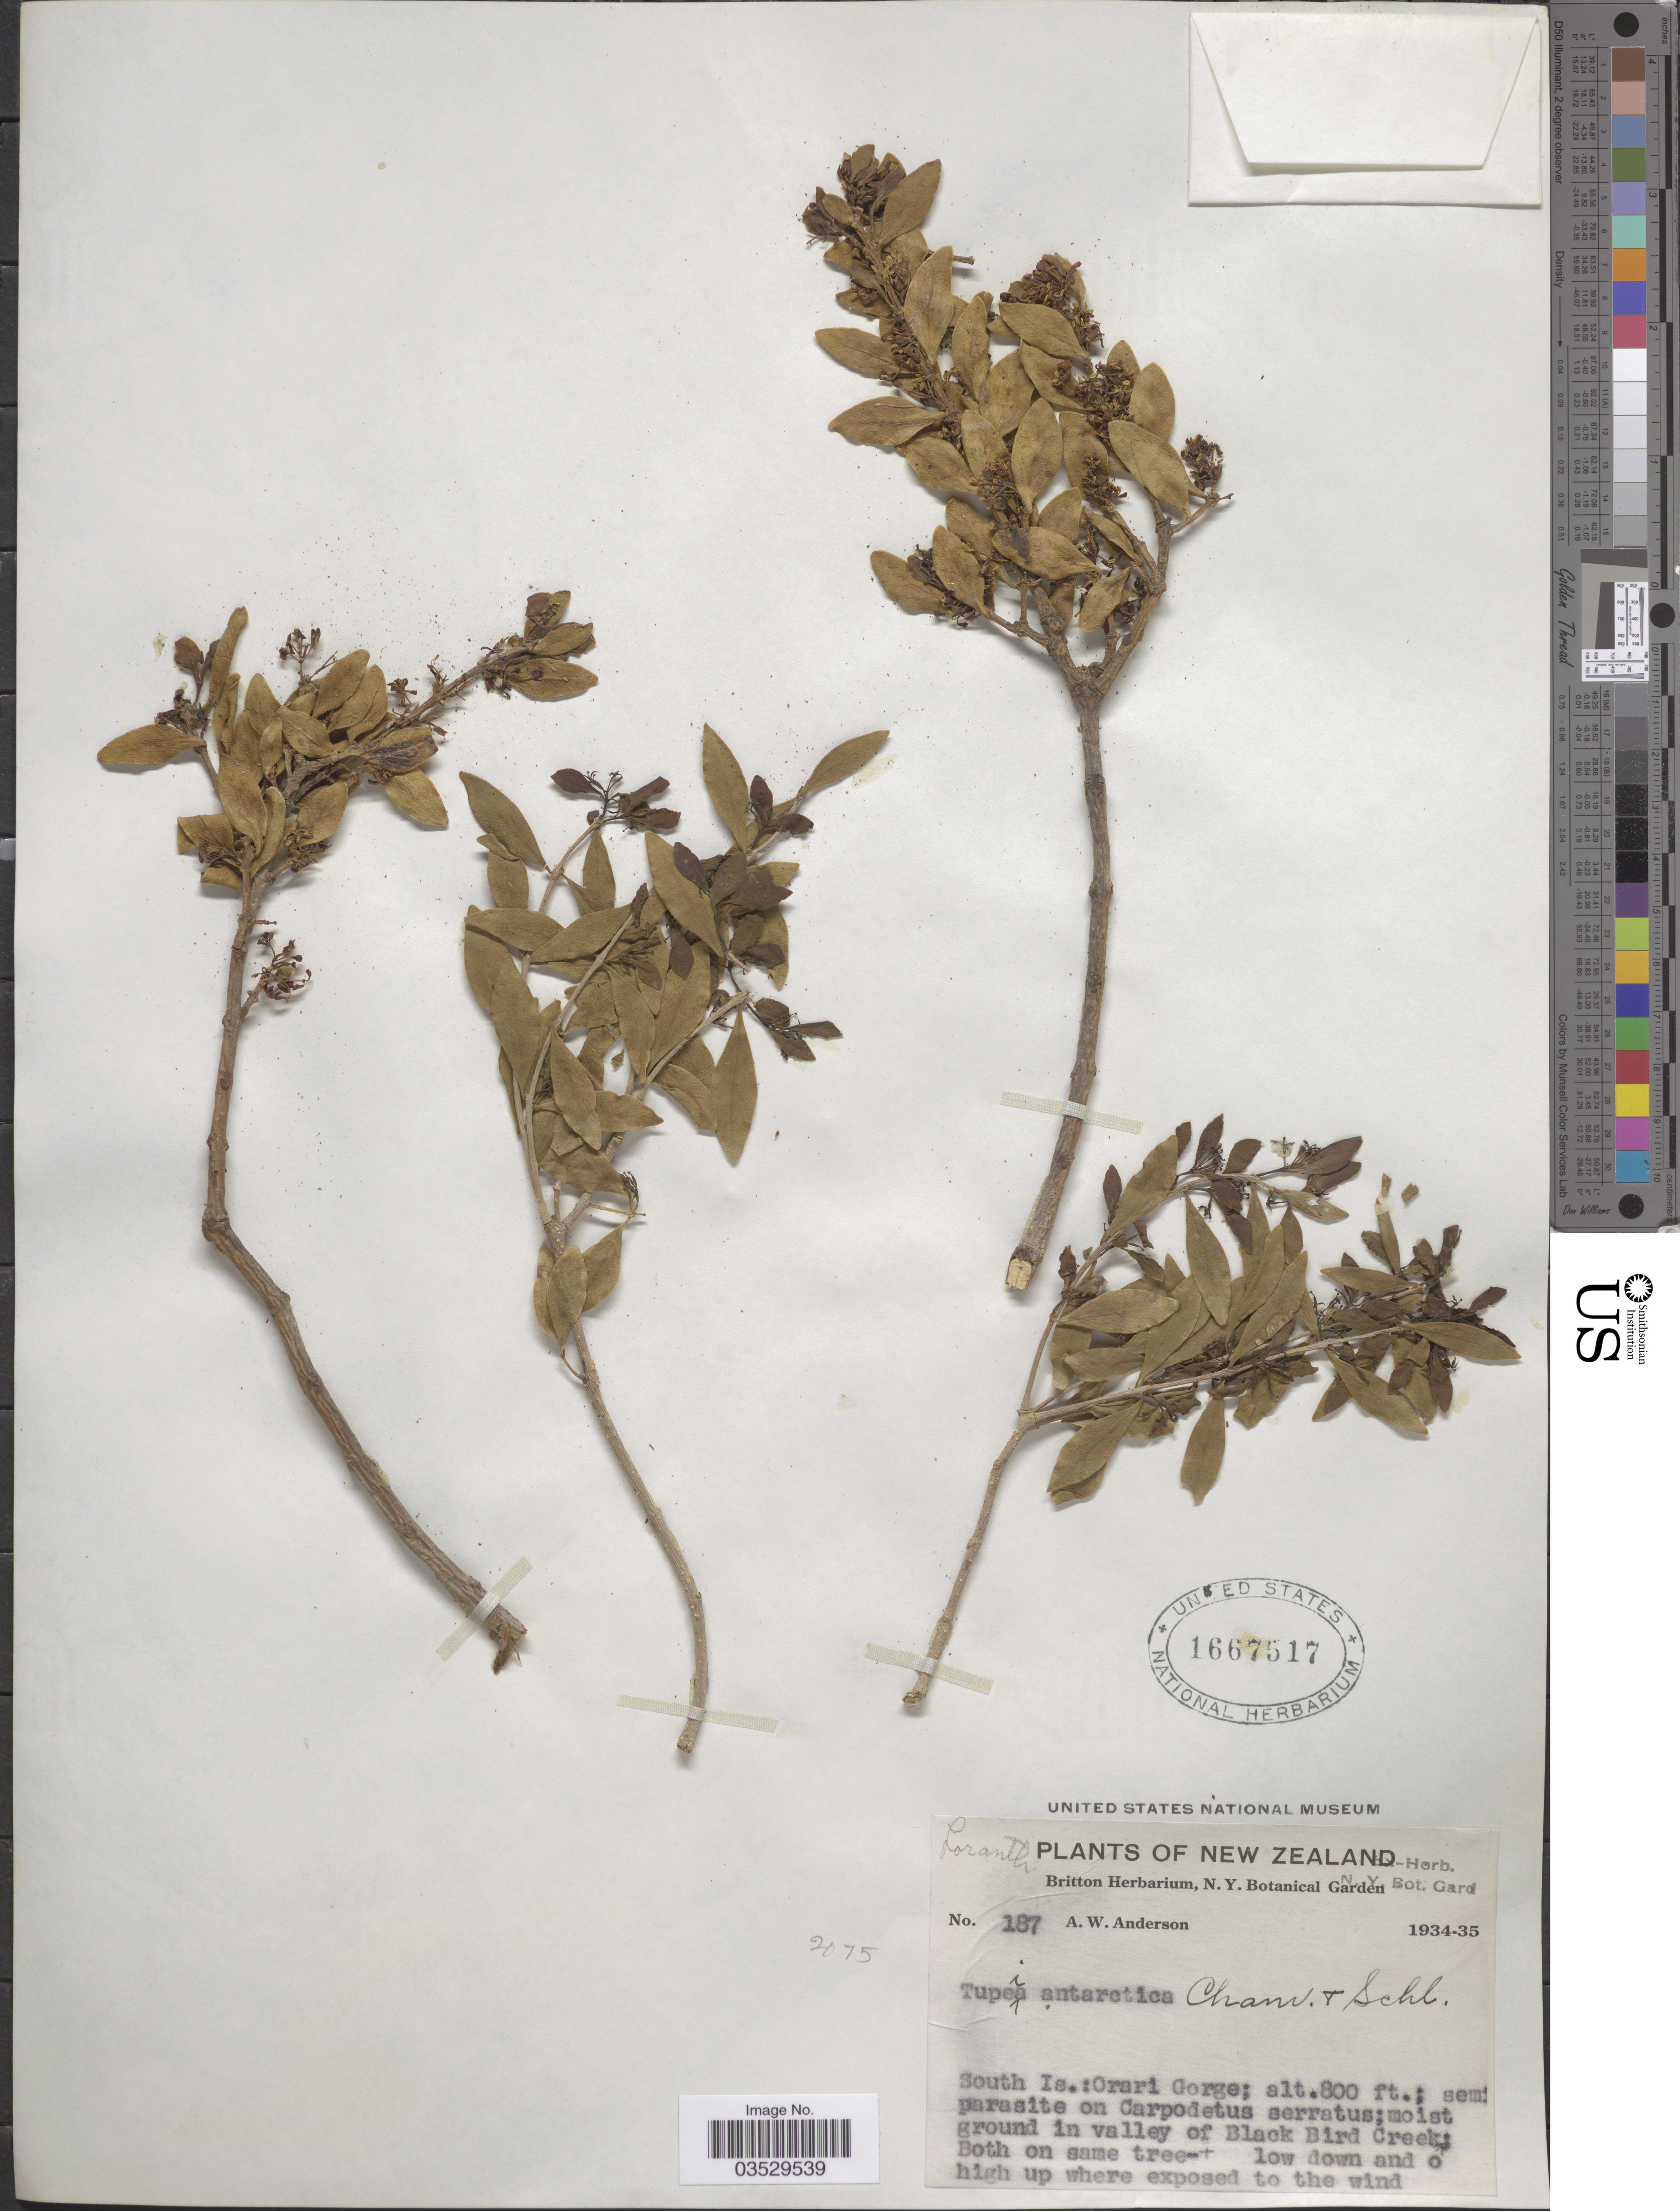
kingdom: Plantae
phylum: Tracheophyta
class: Magnoliopsida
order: Santalales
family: Loranthaceae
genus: Tupeia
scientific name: Tupeia antarctica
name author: (G. Forst.) Cham. & Schltdl.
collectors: A. W. Anderson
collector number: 187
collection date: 1934/1935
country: New Zealand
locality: South Is.: Orari Gorge. In valley of Black Bird Creek.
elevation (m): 244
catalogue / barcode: US 1667517